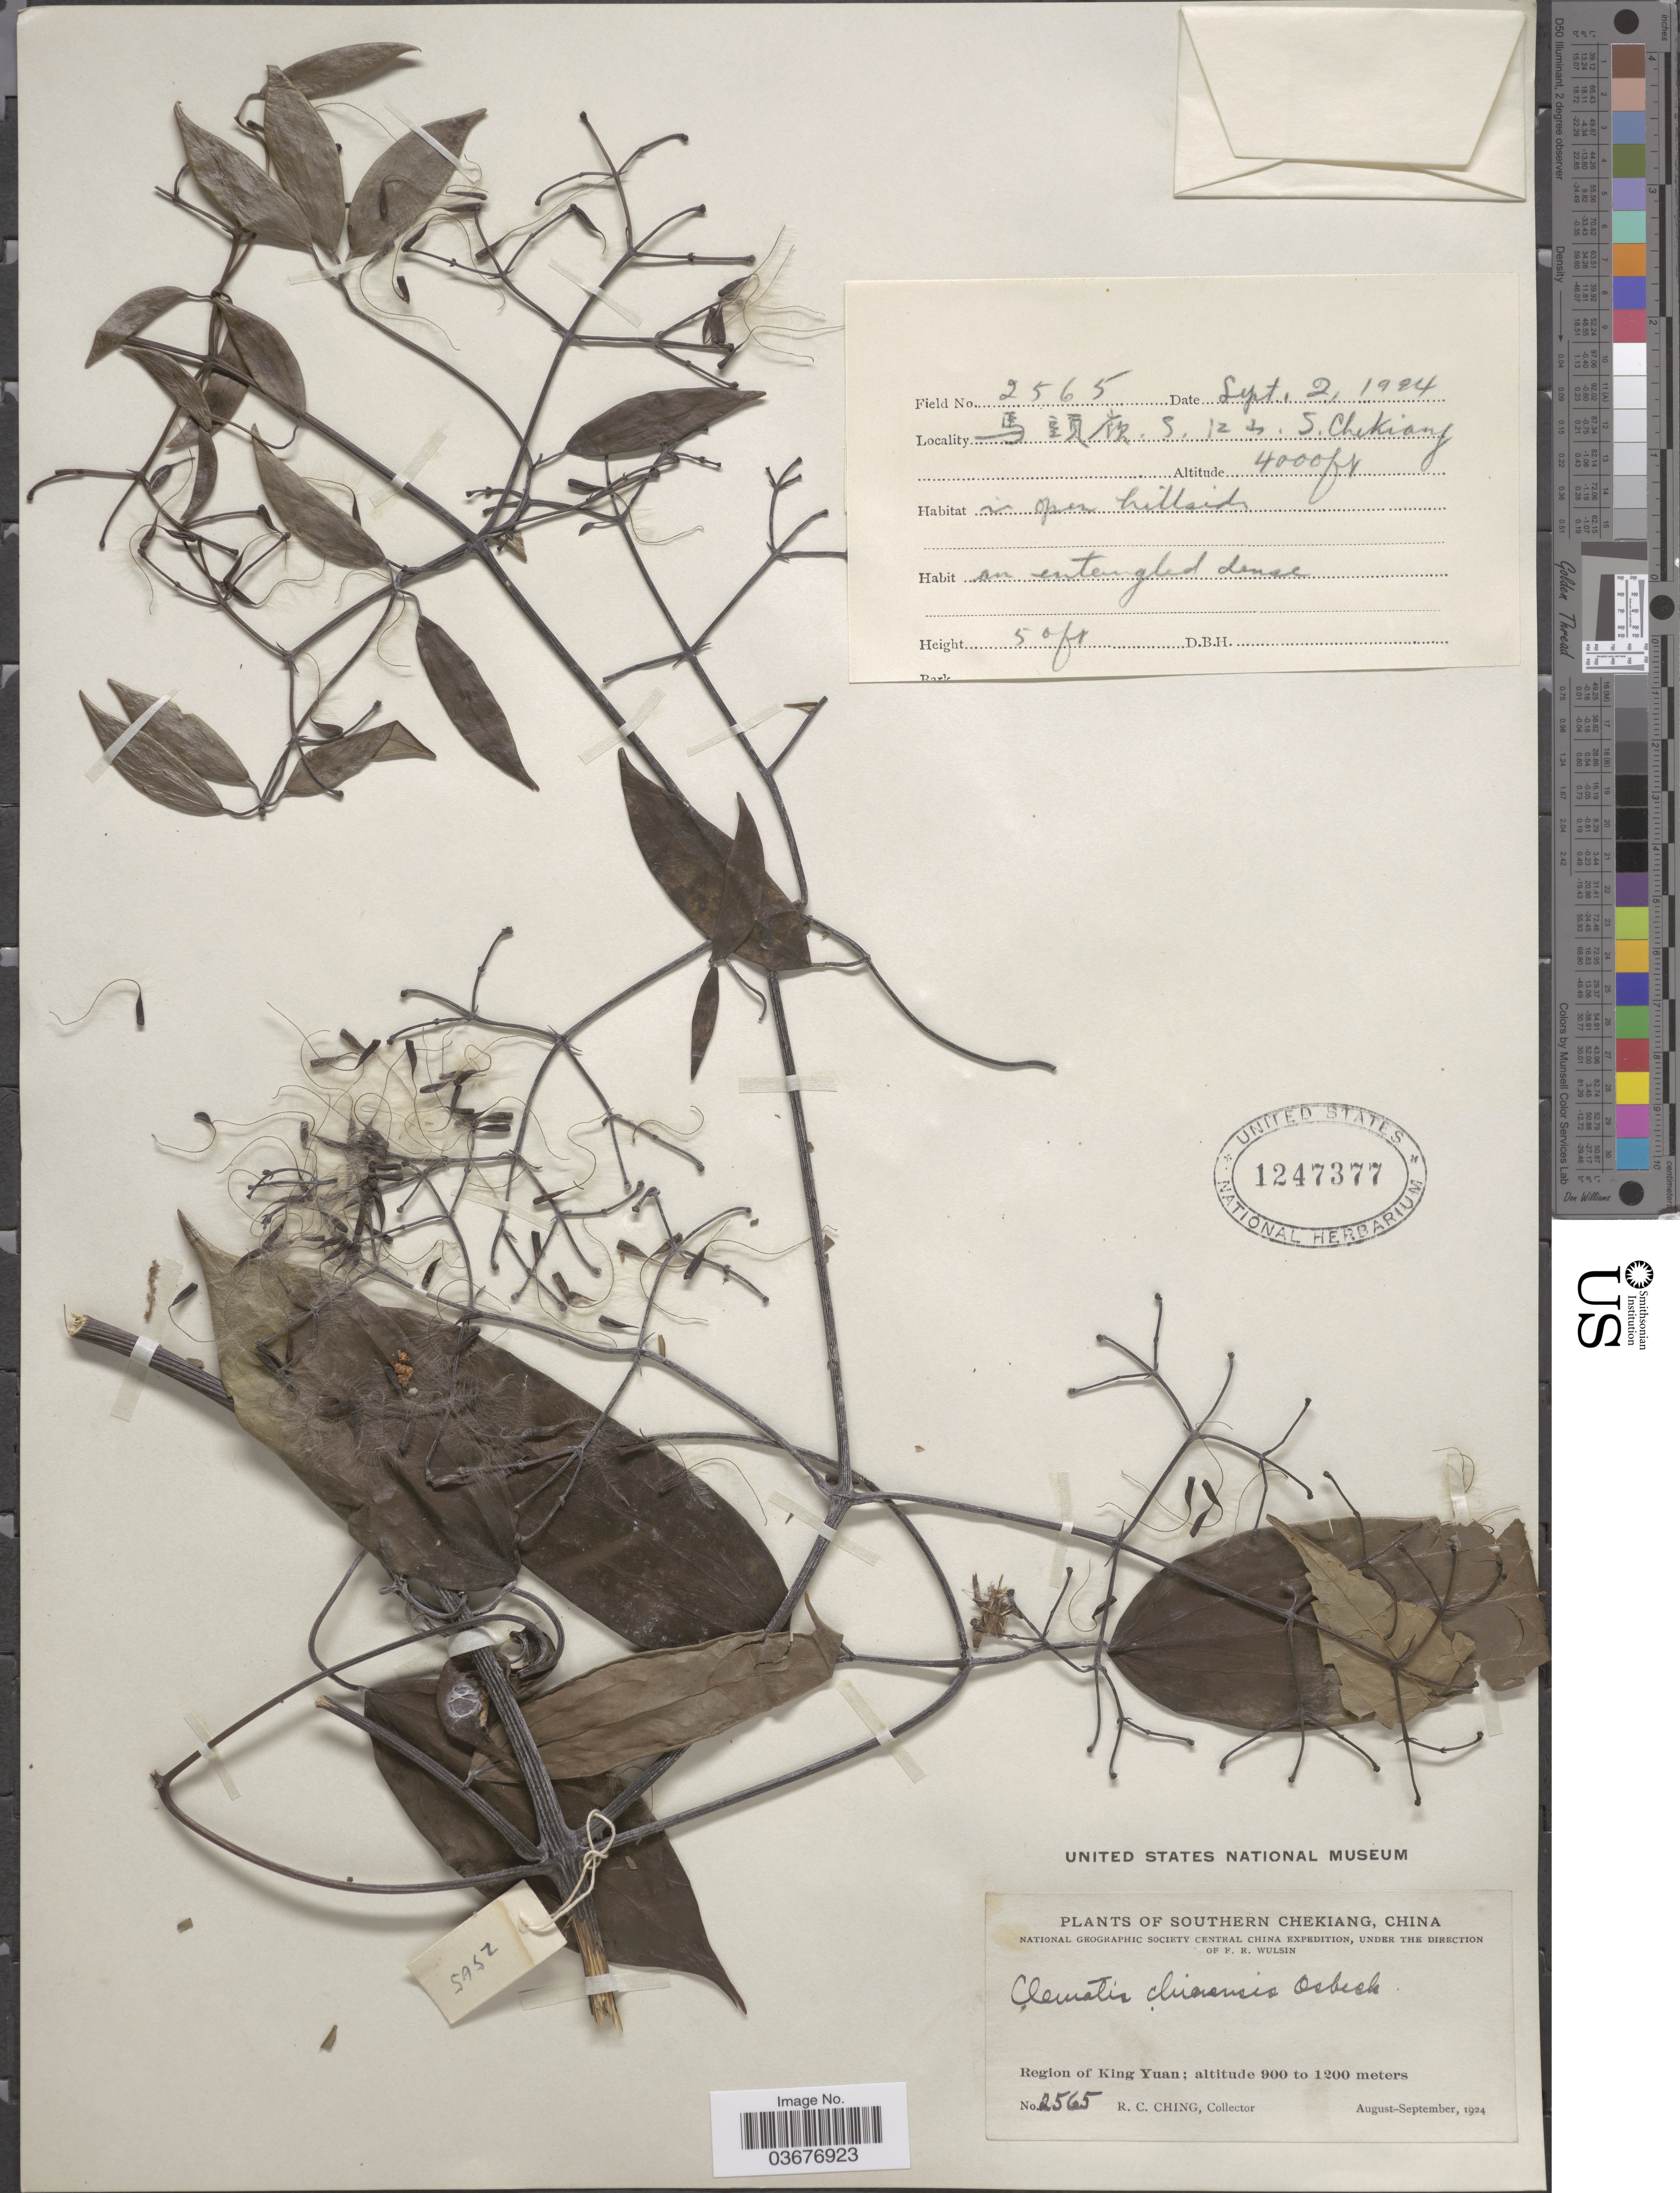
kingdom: Plantae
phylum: Tracheophyta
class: Magnoliopsida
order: Ranunculales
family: Ranunculaceae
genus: Clematis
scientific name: Clematis chinensis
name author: Retz.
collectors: R. C. Ching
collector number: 2565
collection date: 1924-09-02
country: China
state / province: Zhejiang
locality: Southern Chekiang. Central China. [unsure placement] Region of King Yuan.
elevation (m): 1219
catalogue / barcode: US 1247377